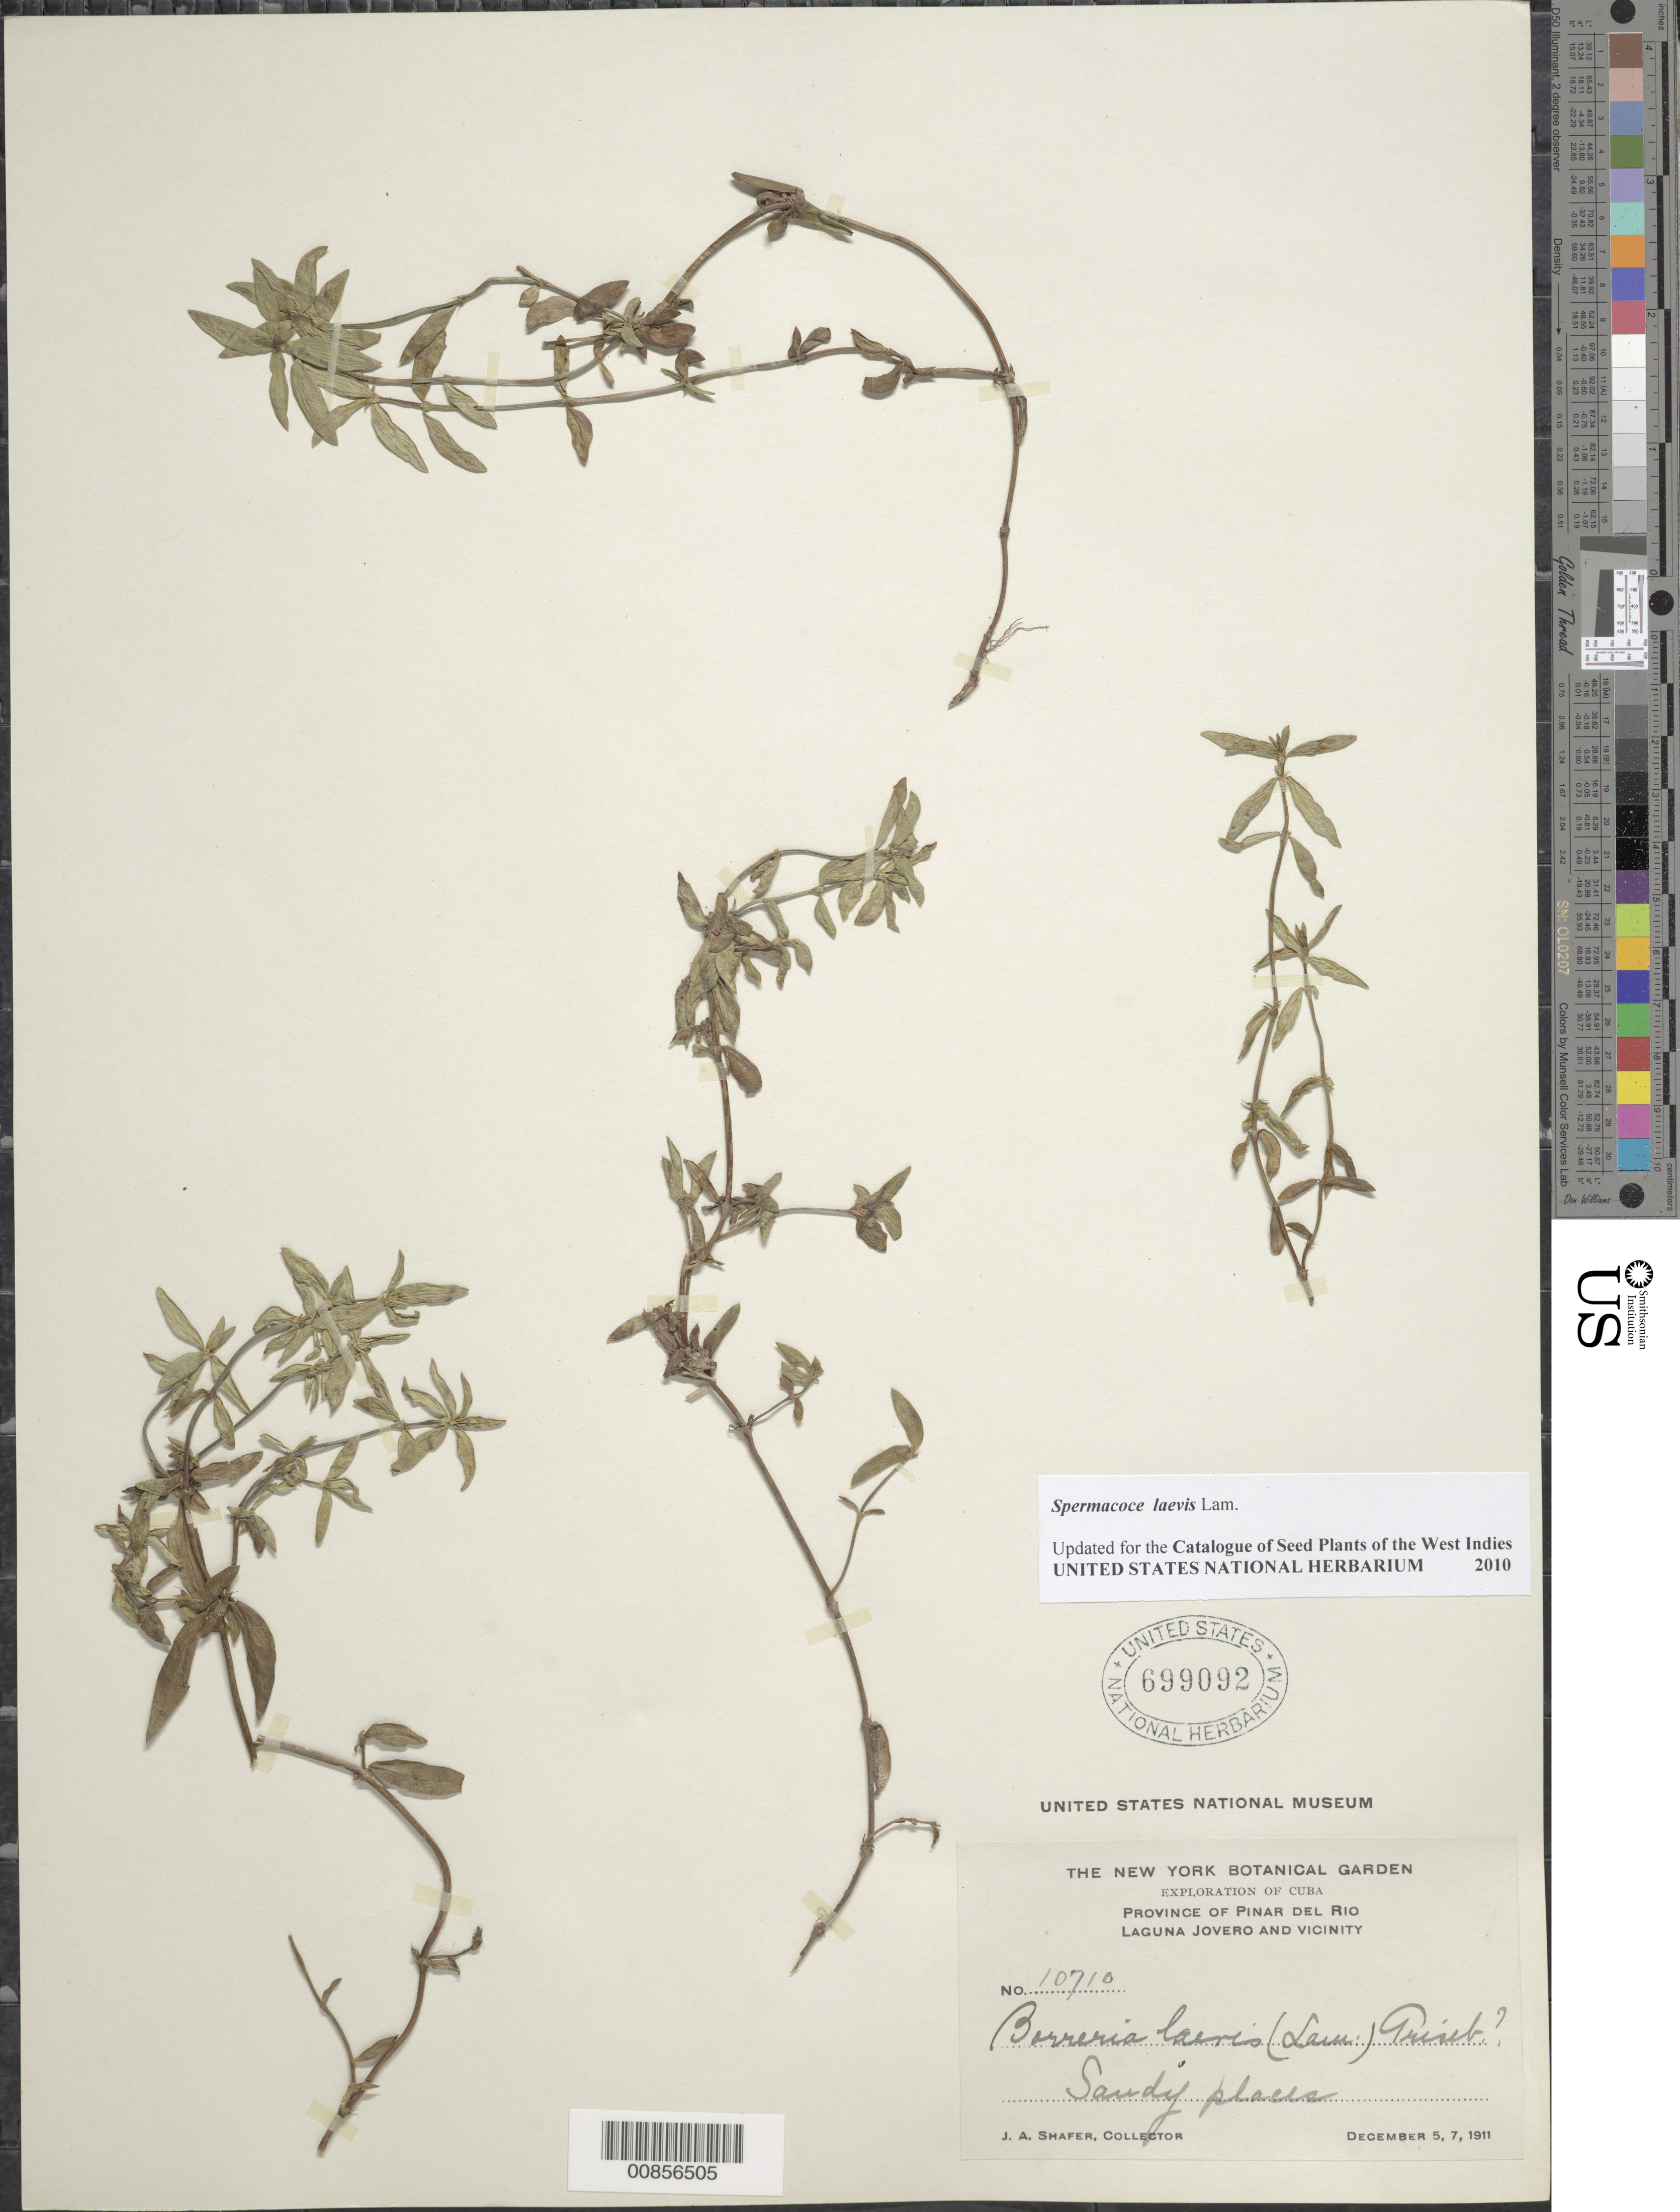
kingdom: Plantae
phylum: Tracheophyta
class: Magnoliopsida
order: Gentianales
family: Rubiaceae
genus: Spermacoce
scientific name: Spermacoce laevis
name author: Lam.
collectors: J. A. Shafer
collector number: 10710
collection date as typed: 05 Dec 1911 and 07 Dec 1911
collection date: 1911-12-05,1911-12-07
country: Cuba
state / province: Pinar del Río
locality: Laguna Jovero and vicinity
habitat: Sandy places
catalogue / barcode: US 699092